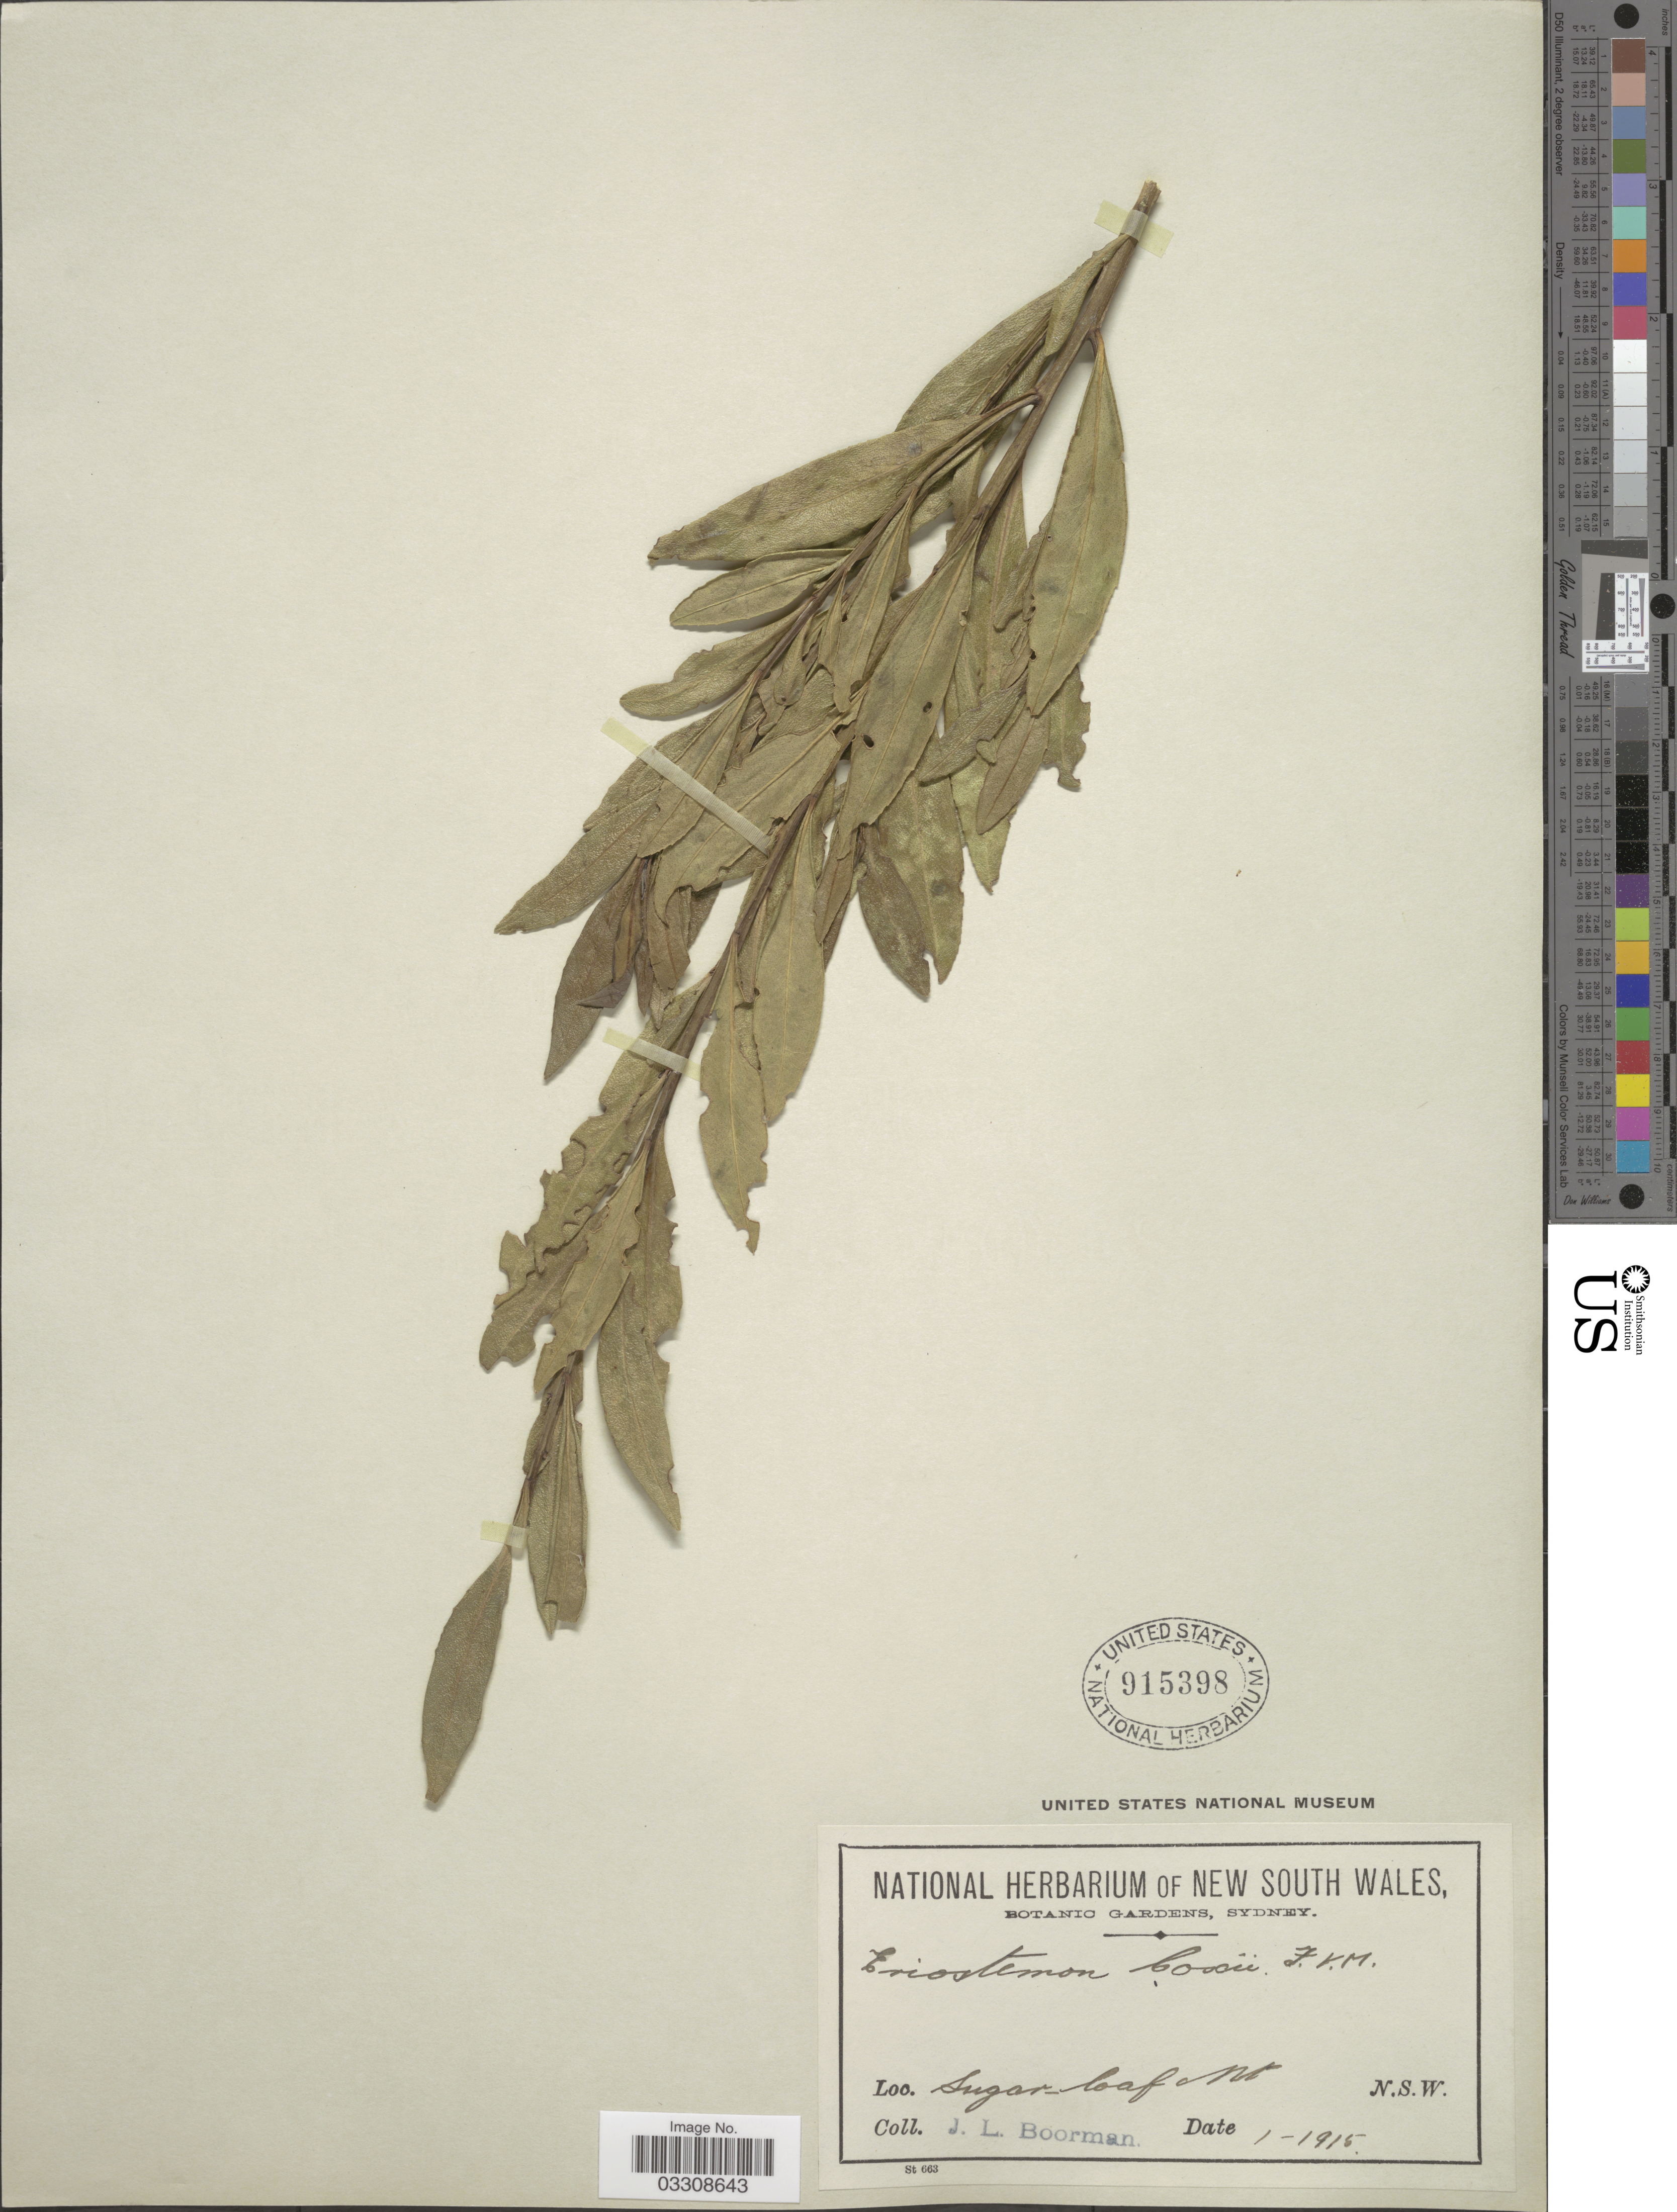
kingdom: Plantae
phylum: Tracheophyta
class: Magnoliopsida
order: Sapindales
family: Rutaceae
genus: Leionema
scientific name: Leionema coxii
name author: (F. Muell.) Paul G. Wilson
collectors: J. Boorman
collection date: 1915-01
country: Australia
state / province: New South Wales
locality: Sugar-loaf Mt.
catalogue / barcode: US 915398